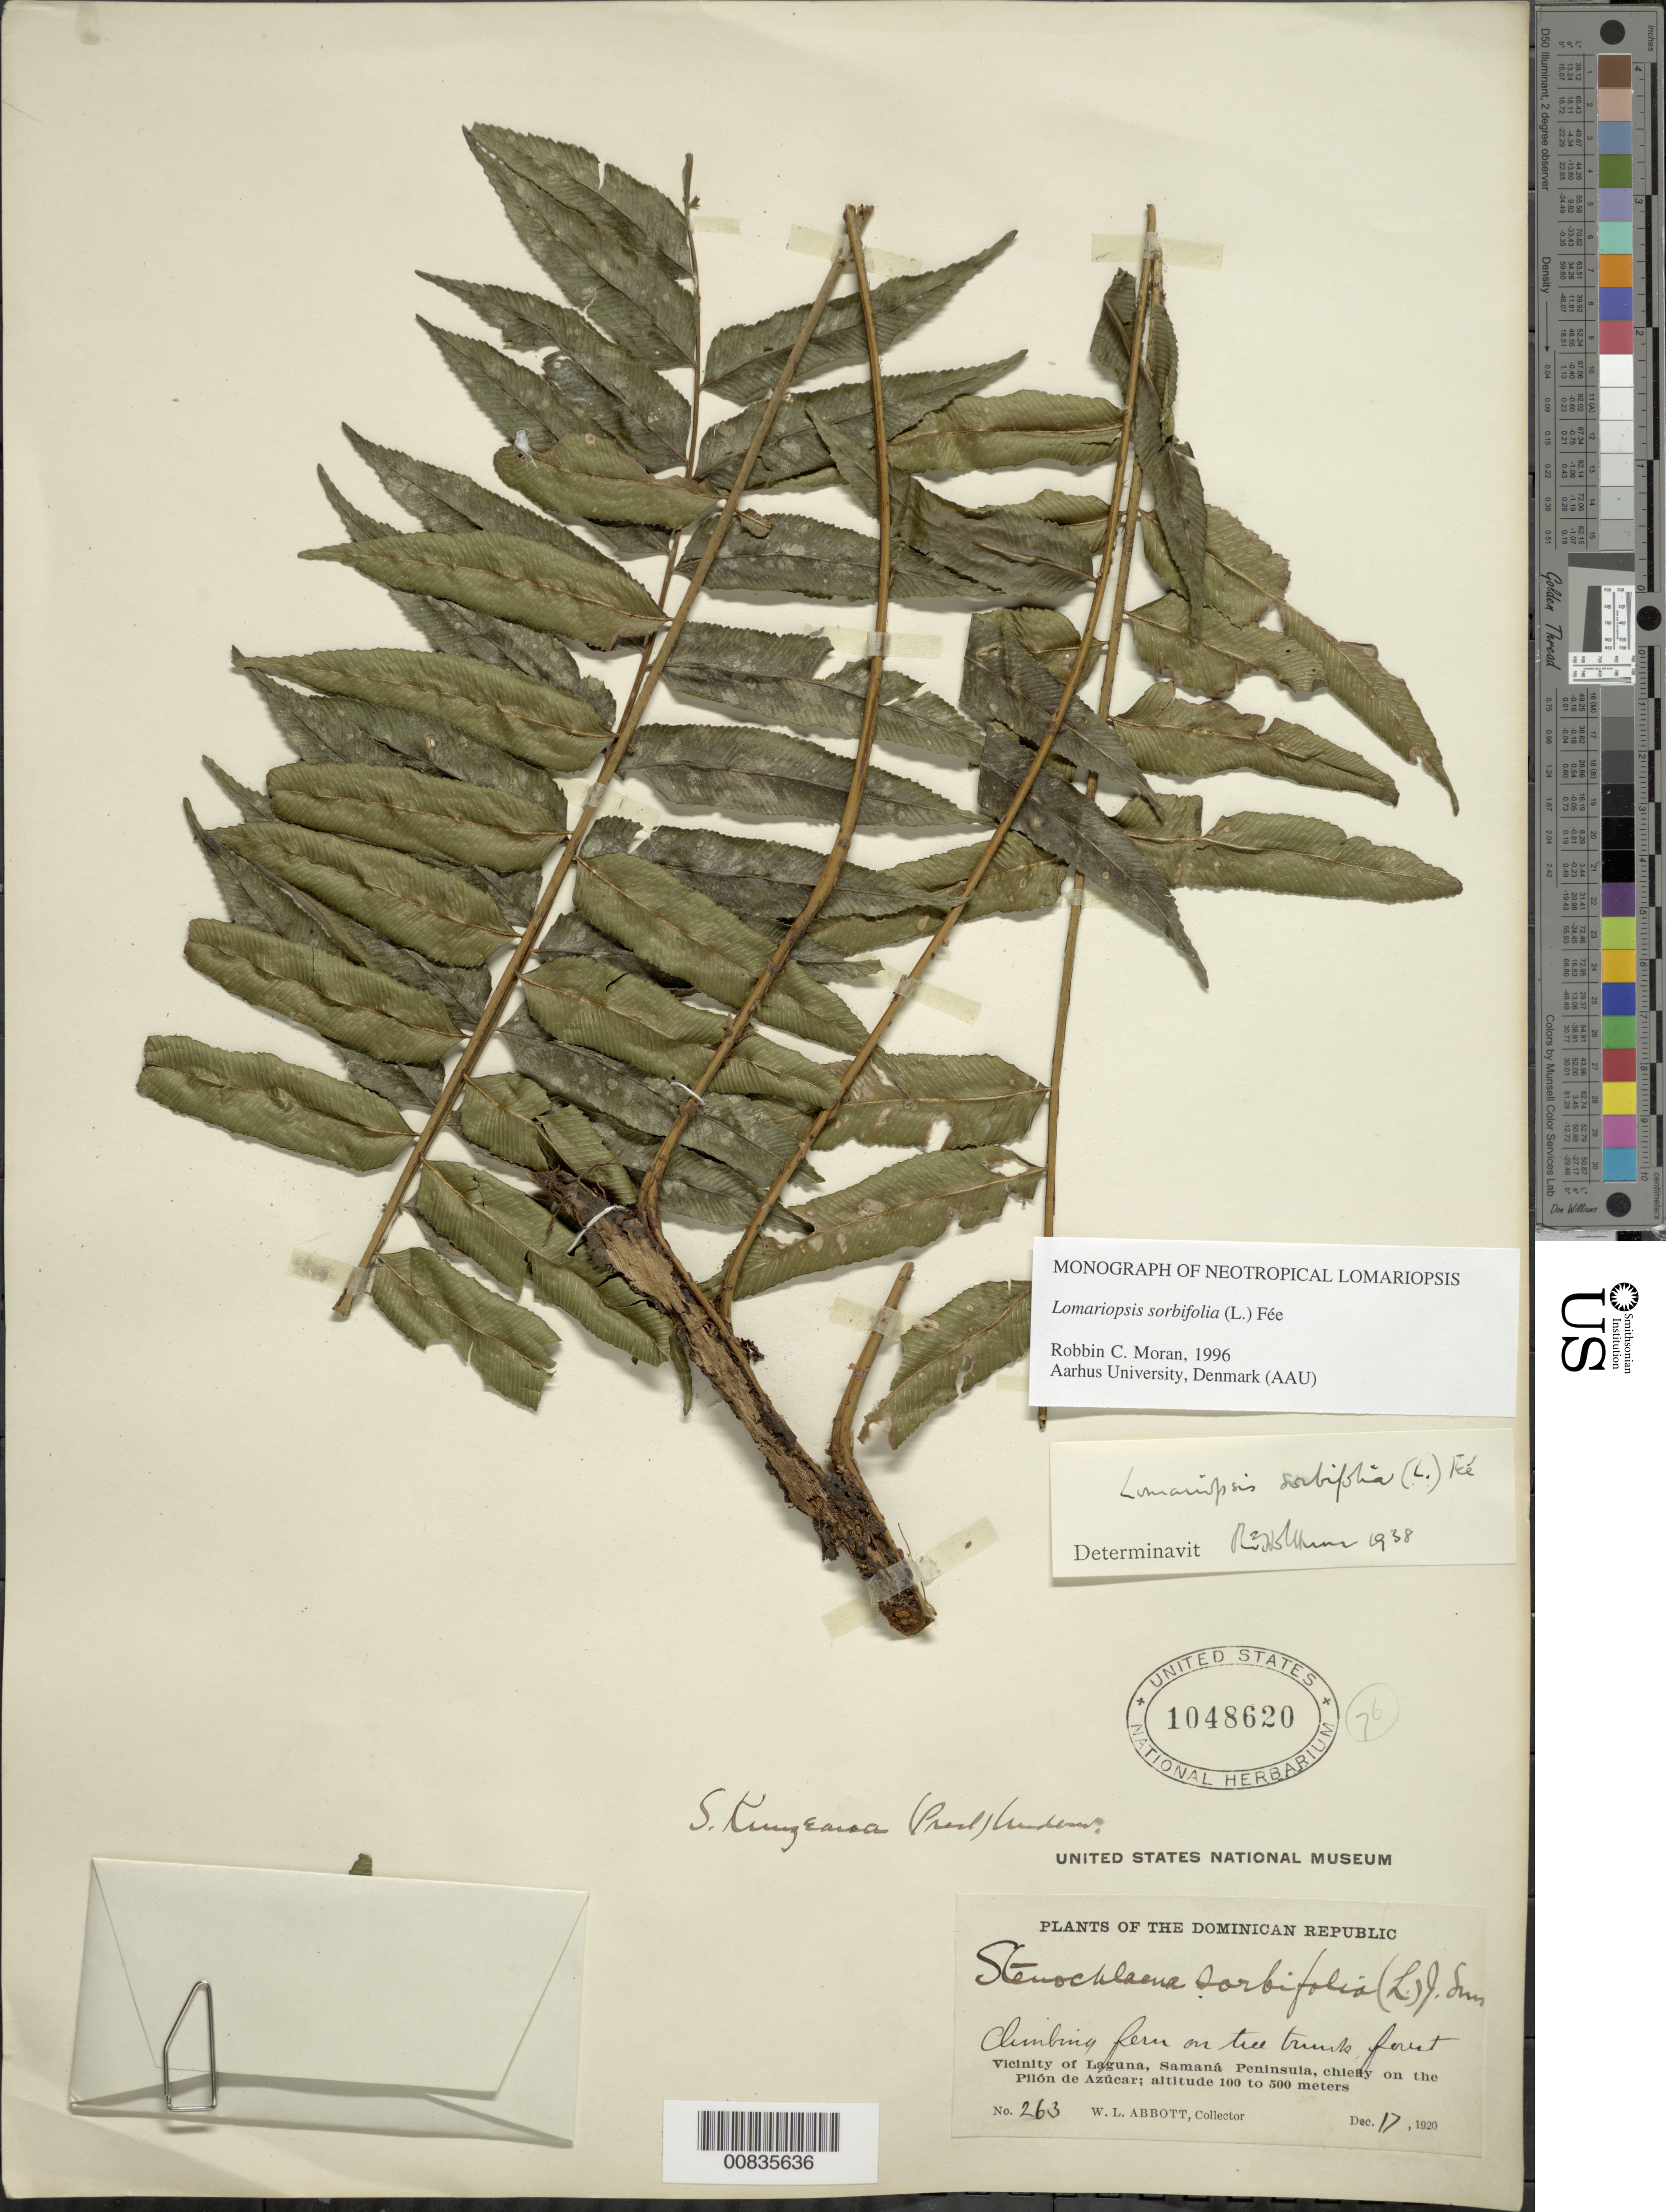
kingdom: Plantae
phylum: Tracheophyta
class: Polypodiopsida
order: Polypodiales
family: Lomariopsidaceae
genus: Lomariopsis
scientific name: Lomariopsis sorbifolia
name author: (L.) Fée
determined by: Moran, R. C.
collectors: W. L. Abbott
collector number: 263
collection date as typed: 17 Dec 1920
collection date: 1920-12-17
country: Dominican Republic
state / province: Samana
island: Hispaniola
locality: Laguna vicinity, Samaná Peninsula, chiefly on the Pilón de Azúcar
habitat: Forest, climbing on tree trunk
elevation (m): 100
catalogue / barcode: US 1048620